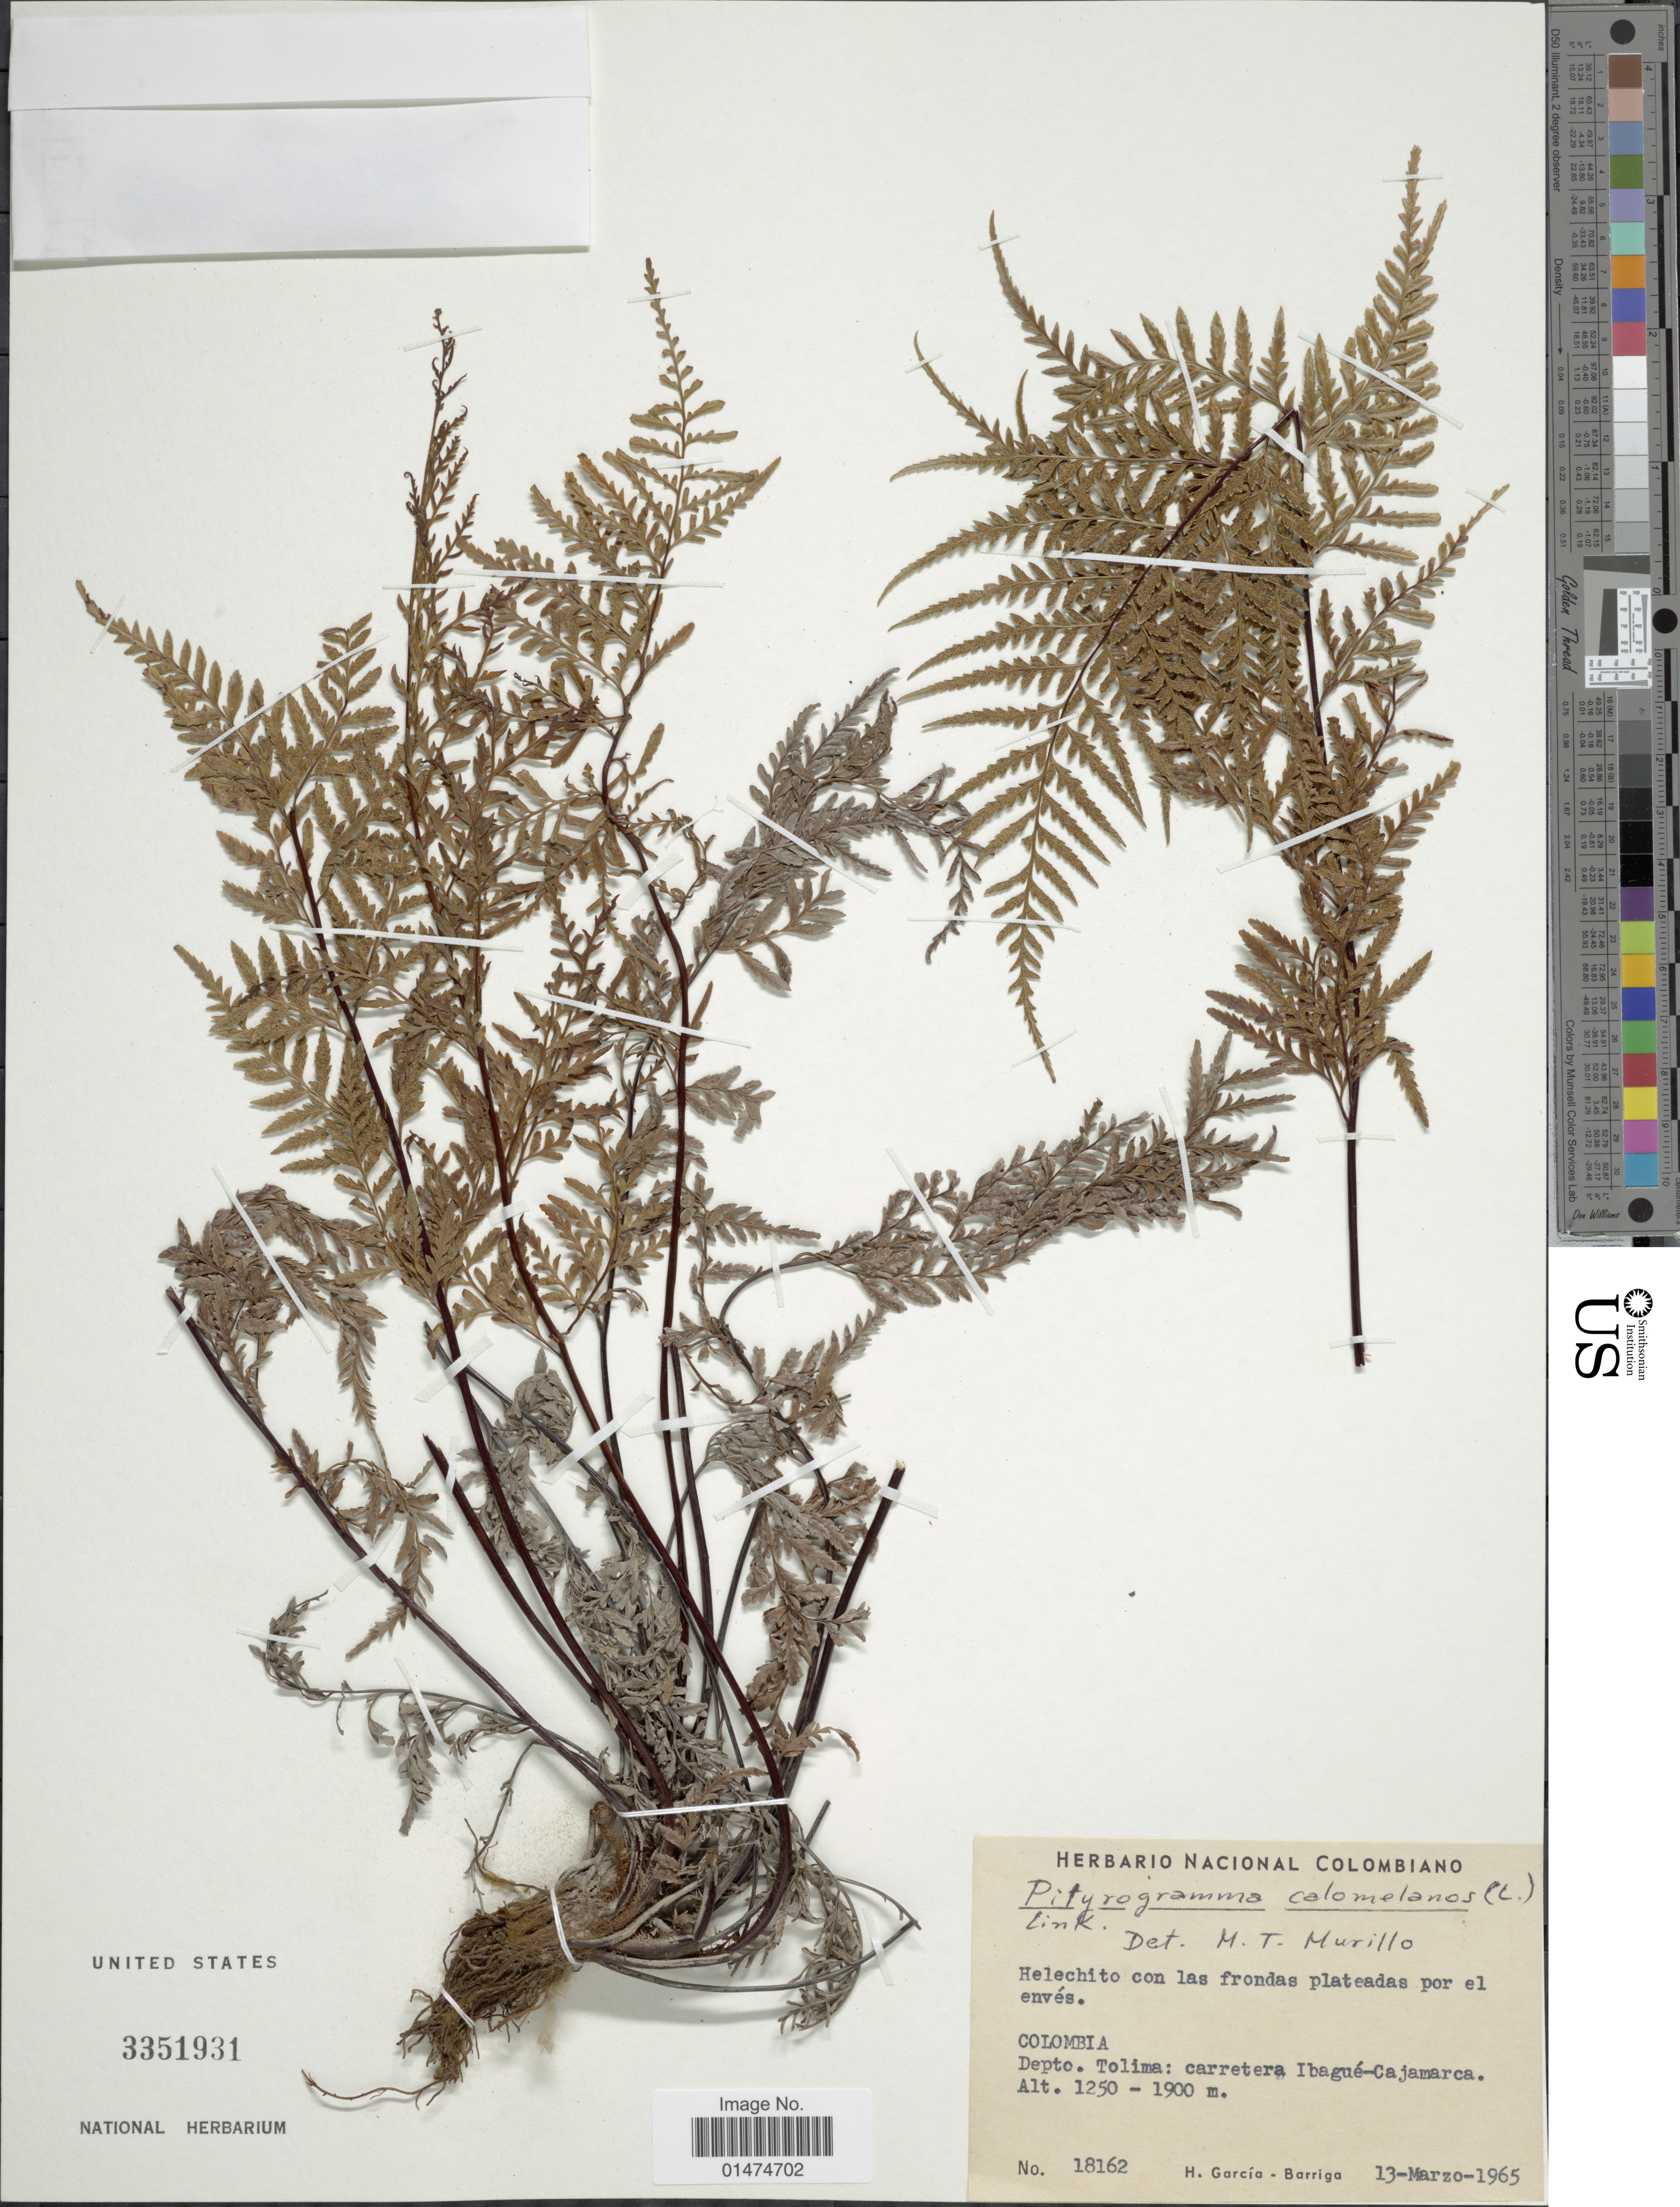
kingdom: Plantae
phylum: Tracheophyta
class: Polypodiopsida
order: Polypodiales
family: Pteridaceae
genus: Pityrogramma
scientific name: Pityrogramma calomelanos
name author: (L.) Link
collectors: H. García Barriga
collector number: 18162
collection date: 1965-03-13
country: Colombia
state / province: Tolima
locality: Depto. Tolima: carretera Ibague-Cajamarca.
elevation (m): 1250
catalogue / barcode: US 3351931